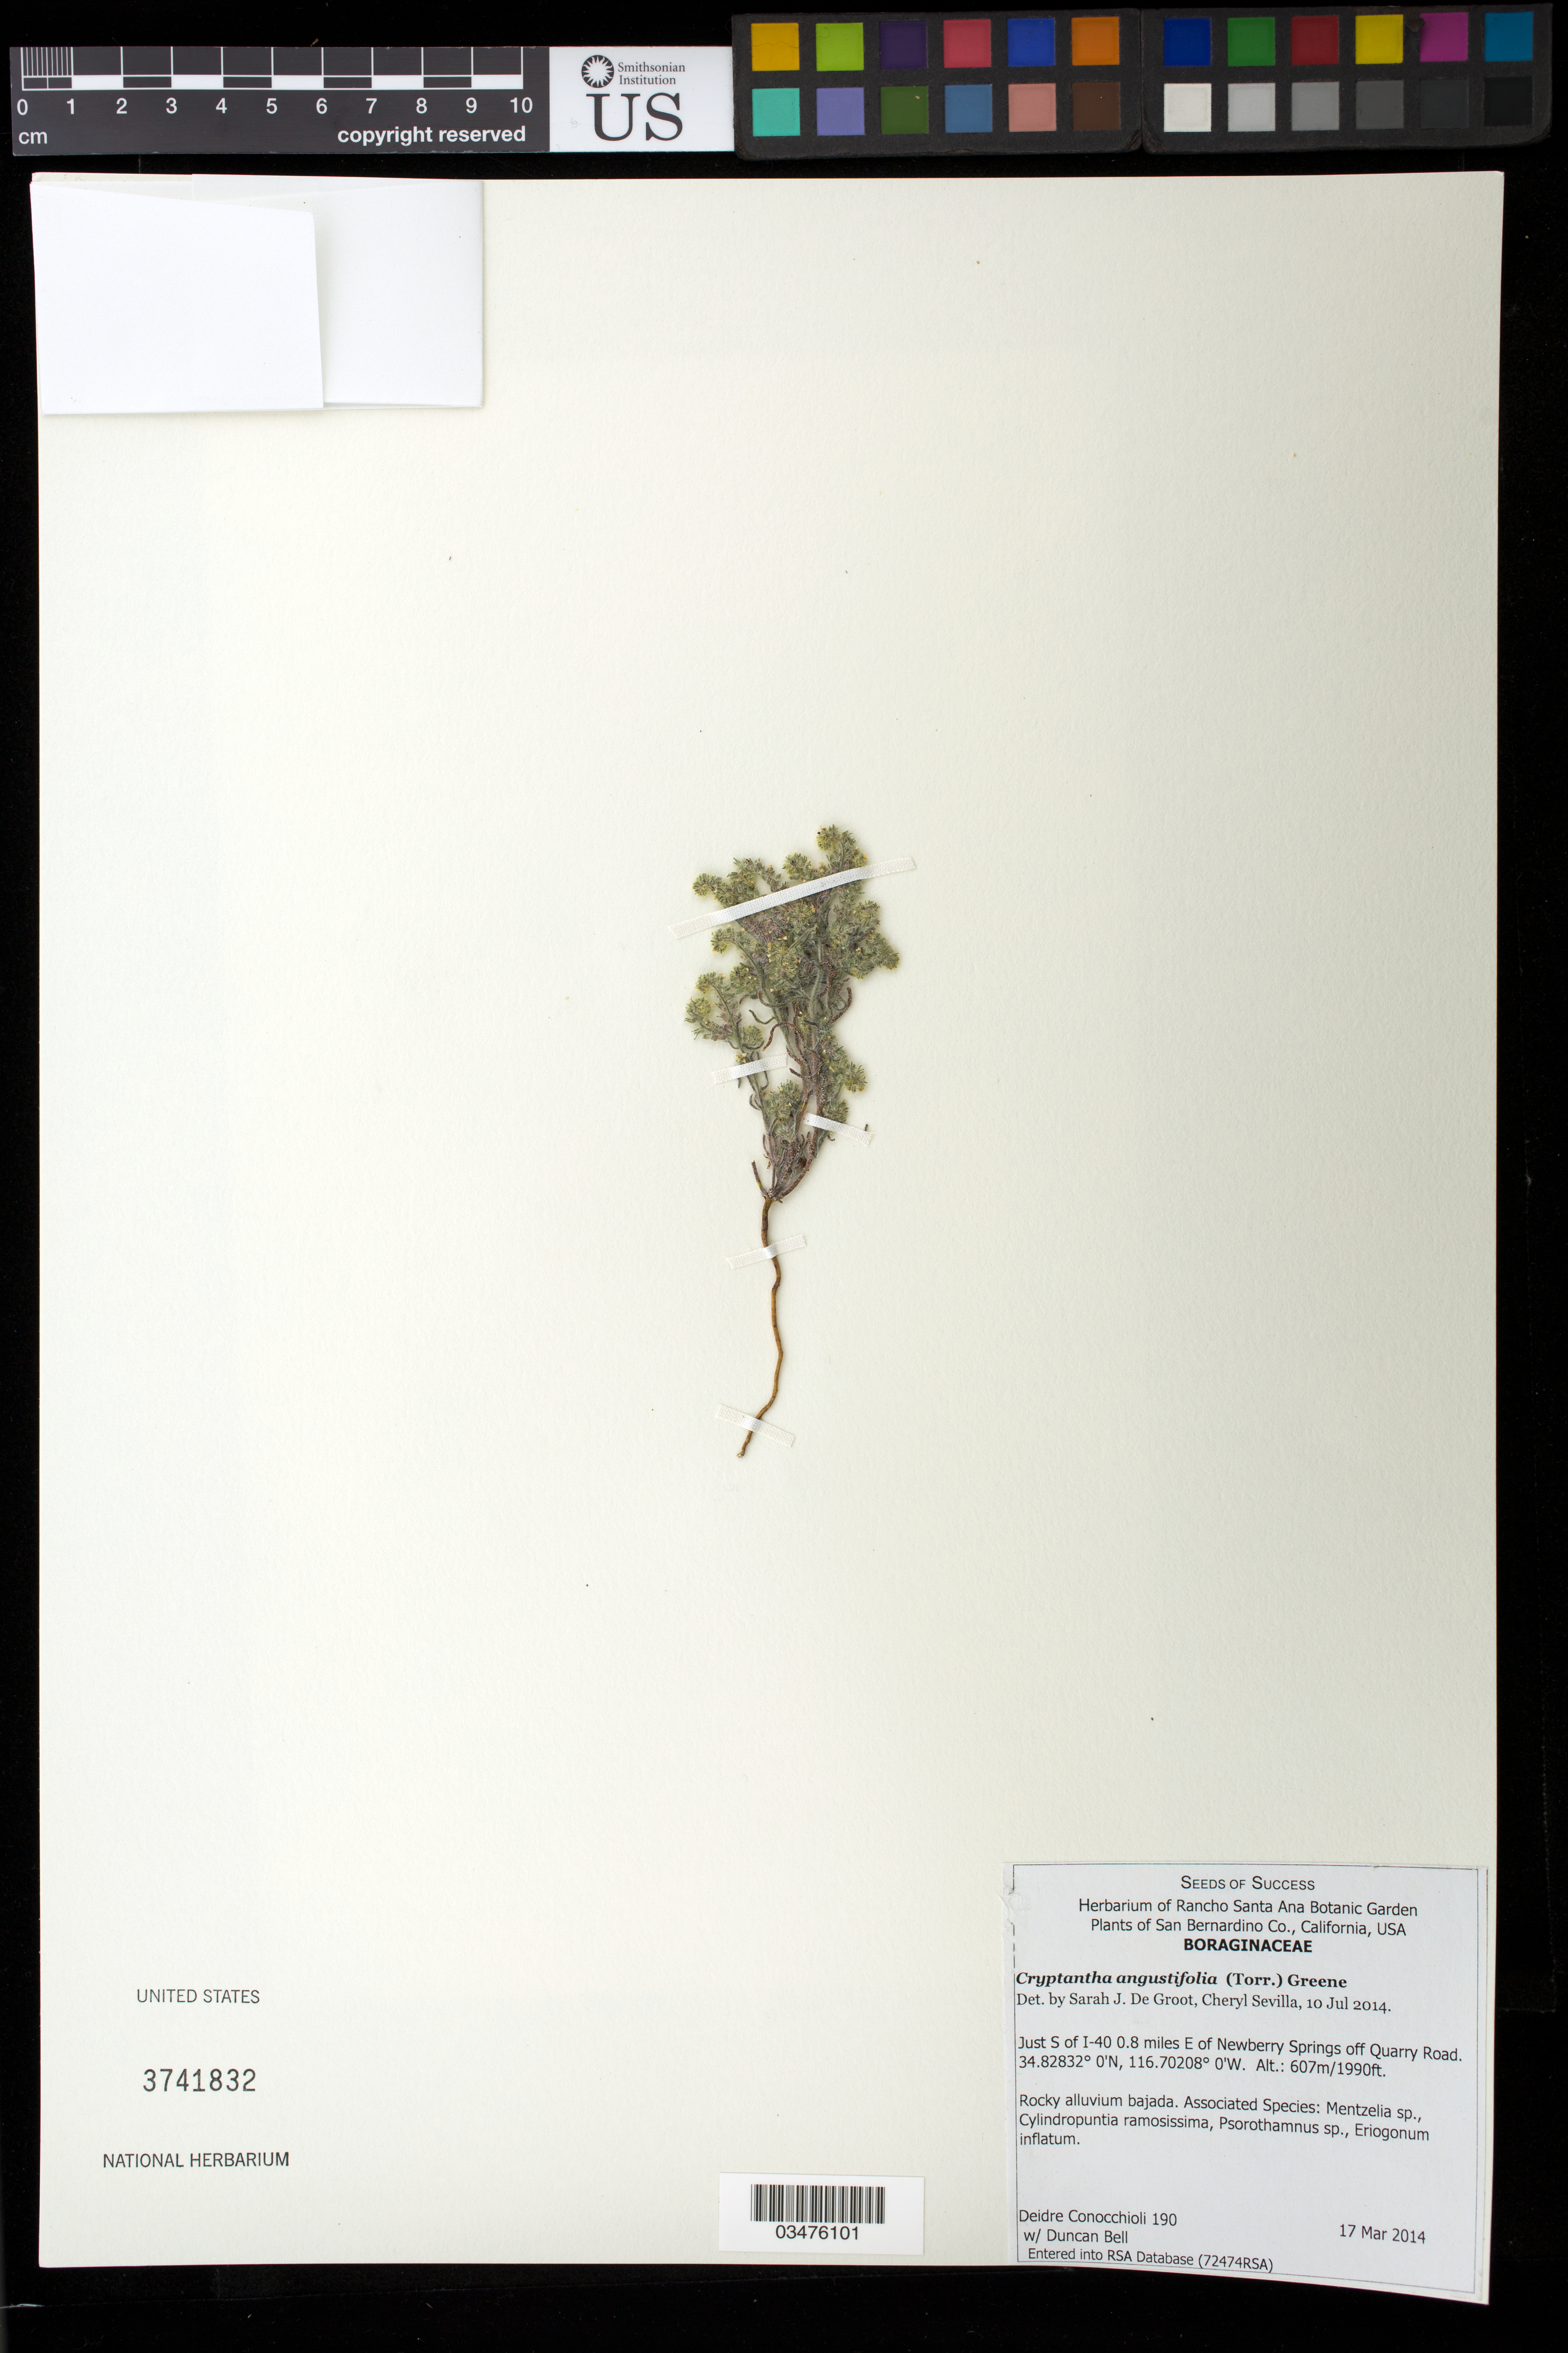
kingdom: Plantae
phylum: Tracheophyta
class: Magnoliopsida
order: Boraginales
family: Boraginaceae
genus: Cryptantha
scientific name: Cryptantha angustifolia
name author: (Torr.) Greene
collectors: D. Conocchioli & D. S. Bell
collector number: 190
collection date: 2014-03-17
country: United States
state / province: California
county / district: San Bernardino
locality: S of I-40 0.8 mi. E of Newberry Springs off Quarry Road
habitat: Rocky alluvium bajada. With Mentzelia sp., Psorothamnus sp., ect.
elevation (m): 607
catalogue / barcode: US 3741832